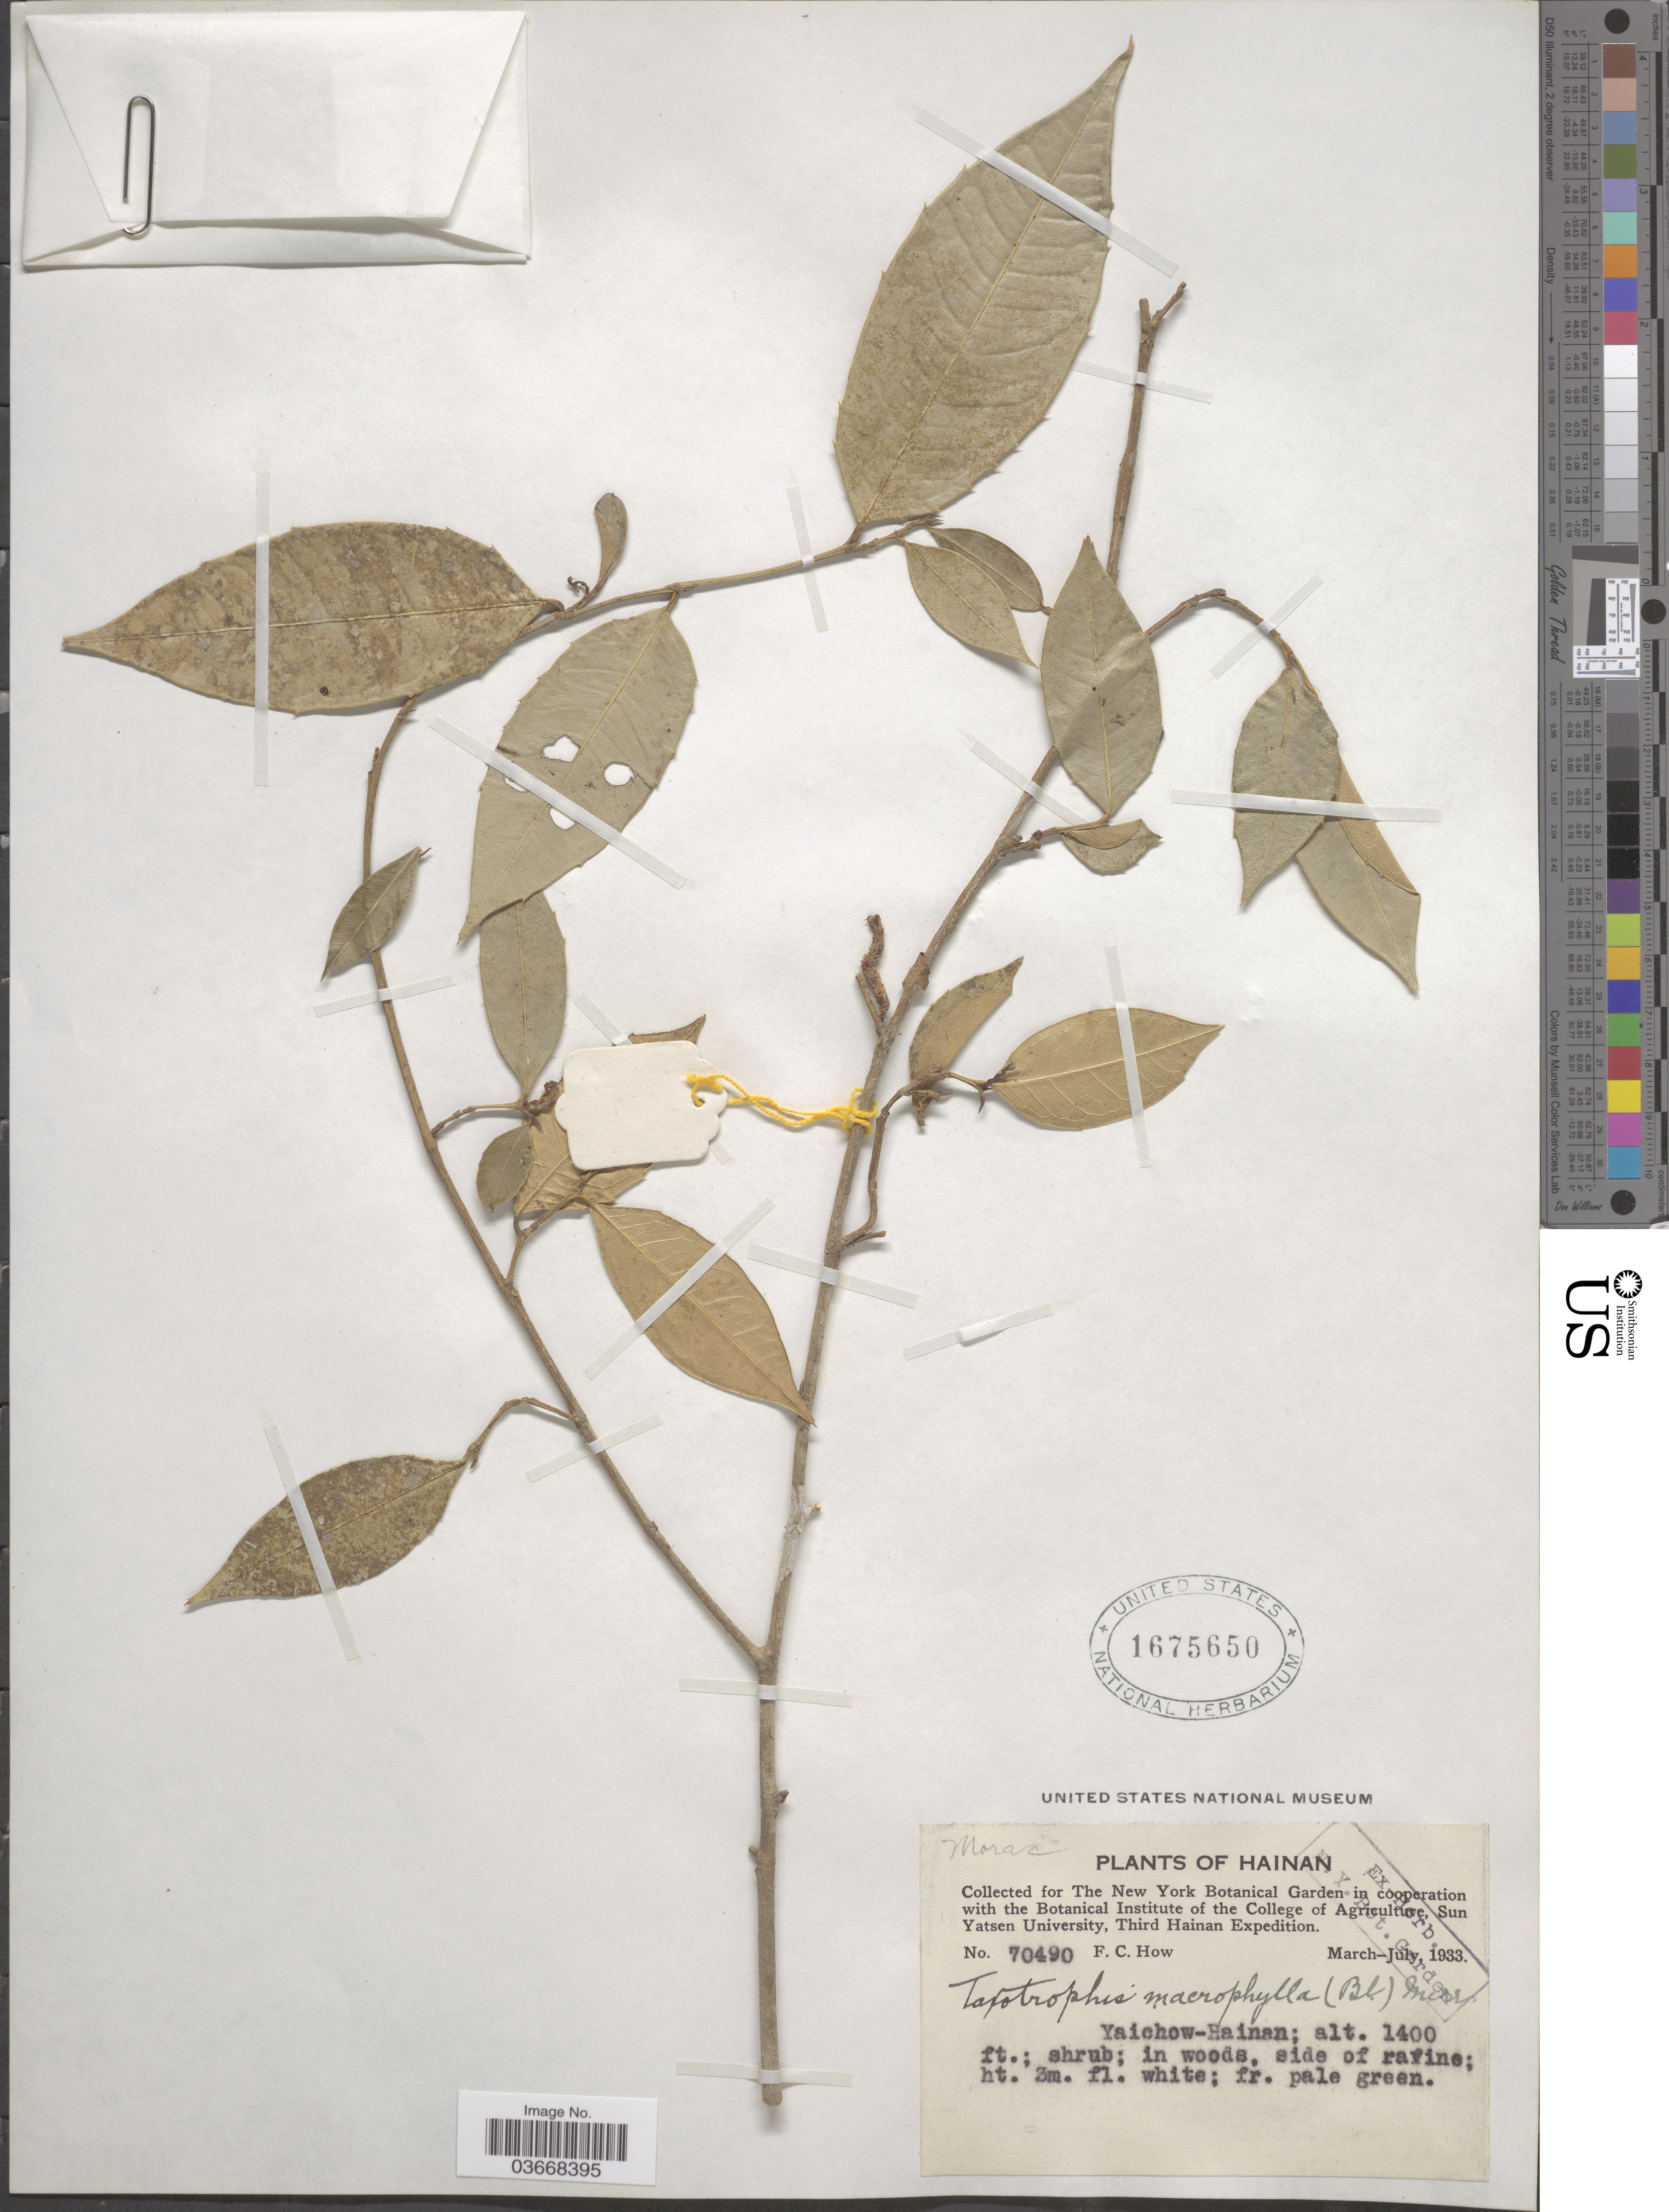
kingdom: Plantae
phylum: Tracheophyta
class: Magnoliopsida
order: Rosales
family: Moraceae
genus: Taxotrophis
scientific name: Taxotrophis ilicifolia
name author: (Kurz) S. Vidal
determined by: Strong, Mark T., (BOT), Smithsonian Institution - National Museum of Natural History (UNITED STATES)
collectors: F. C. How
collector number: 70490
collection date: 1933-03/1933-07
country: China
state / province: Hainan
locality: Yaichow-Hainan.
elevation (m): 427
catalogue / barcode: US 1675650